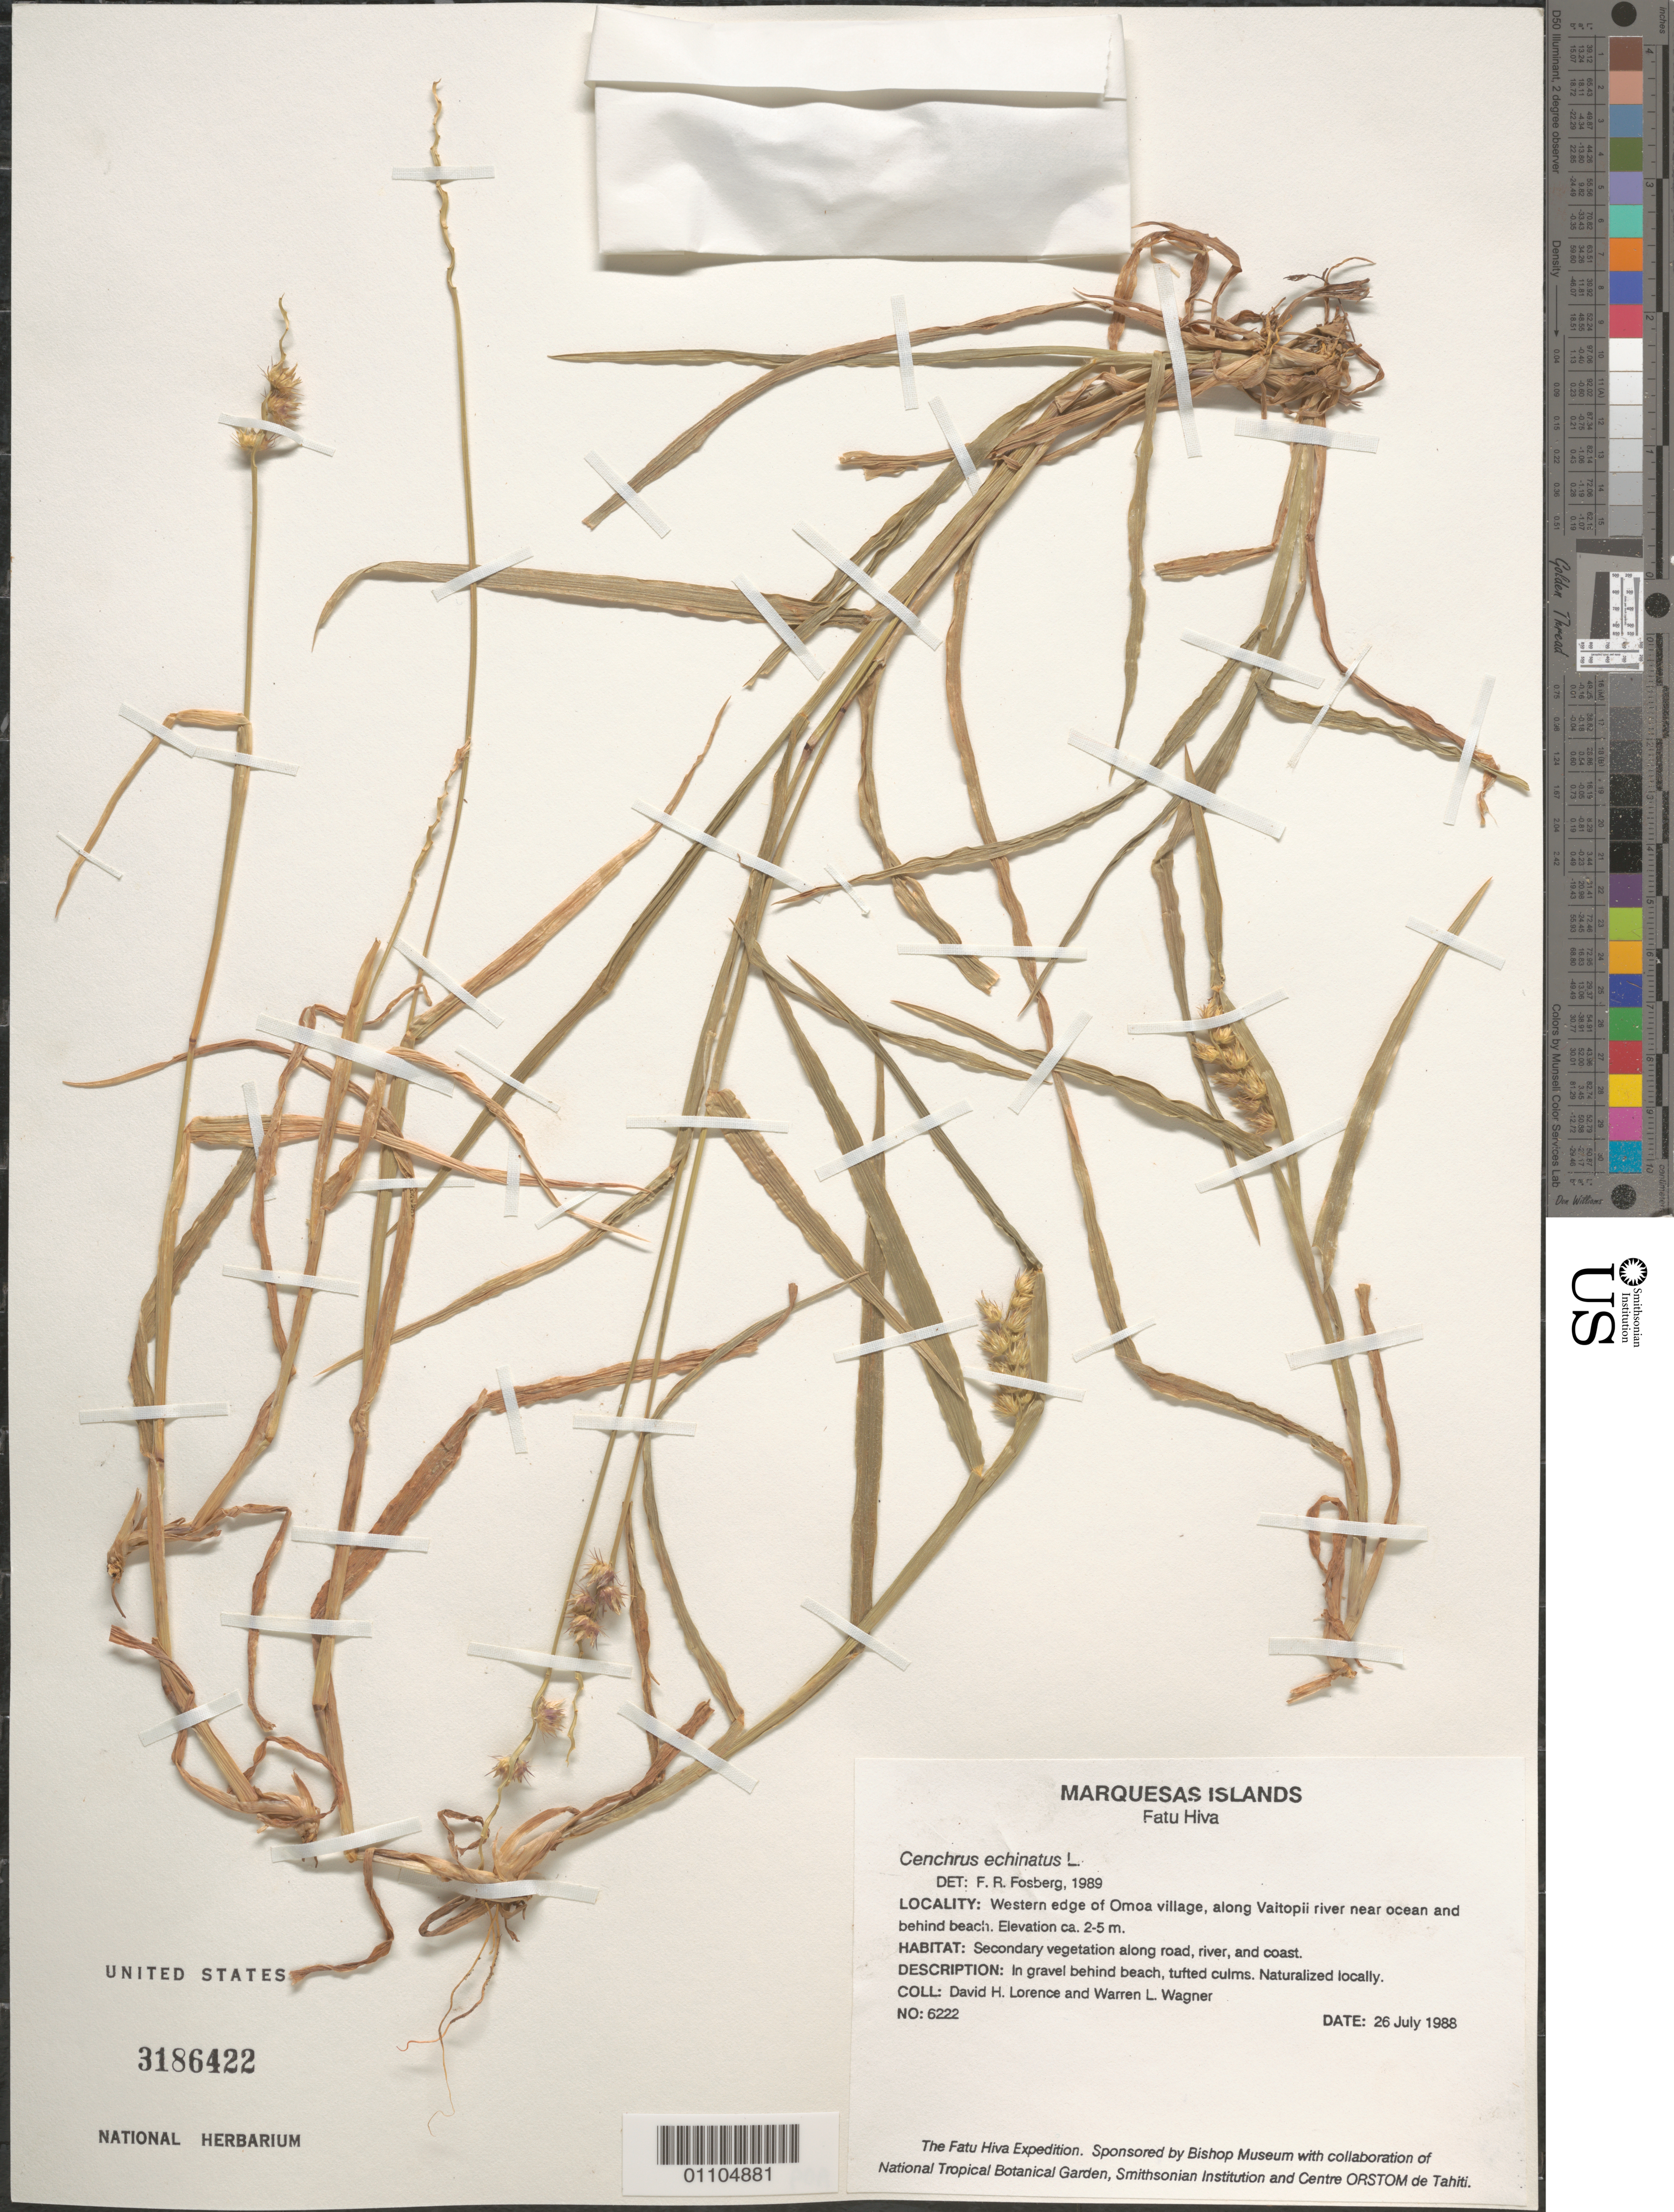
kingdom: Plantae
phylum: Tracheophyta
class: Liliopsida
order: Poales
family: Poaceae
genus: Cenchrus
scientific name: Cenchrus echinatus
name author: L.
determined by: Fosberg, F. R.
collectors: D. Lorence & W. L. Wagner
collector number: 6222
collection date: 1988-07-26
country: French Polynesia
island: Fatu Hiva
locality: Wedge of 'Omo'a village, along Vaitopii river near ocean and behind beach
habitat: Secondary vegetation along road, river, and coast; in gravel behind beach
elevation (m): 2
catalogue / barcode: US 3186422